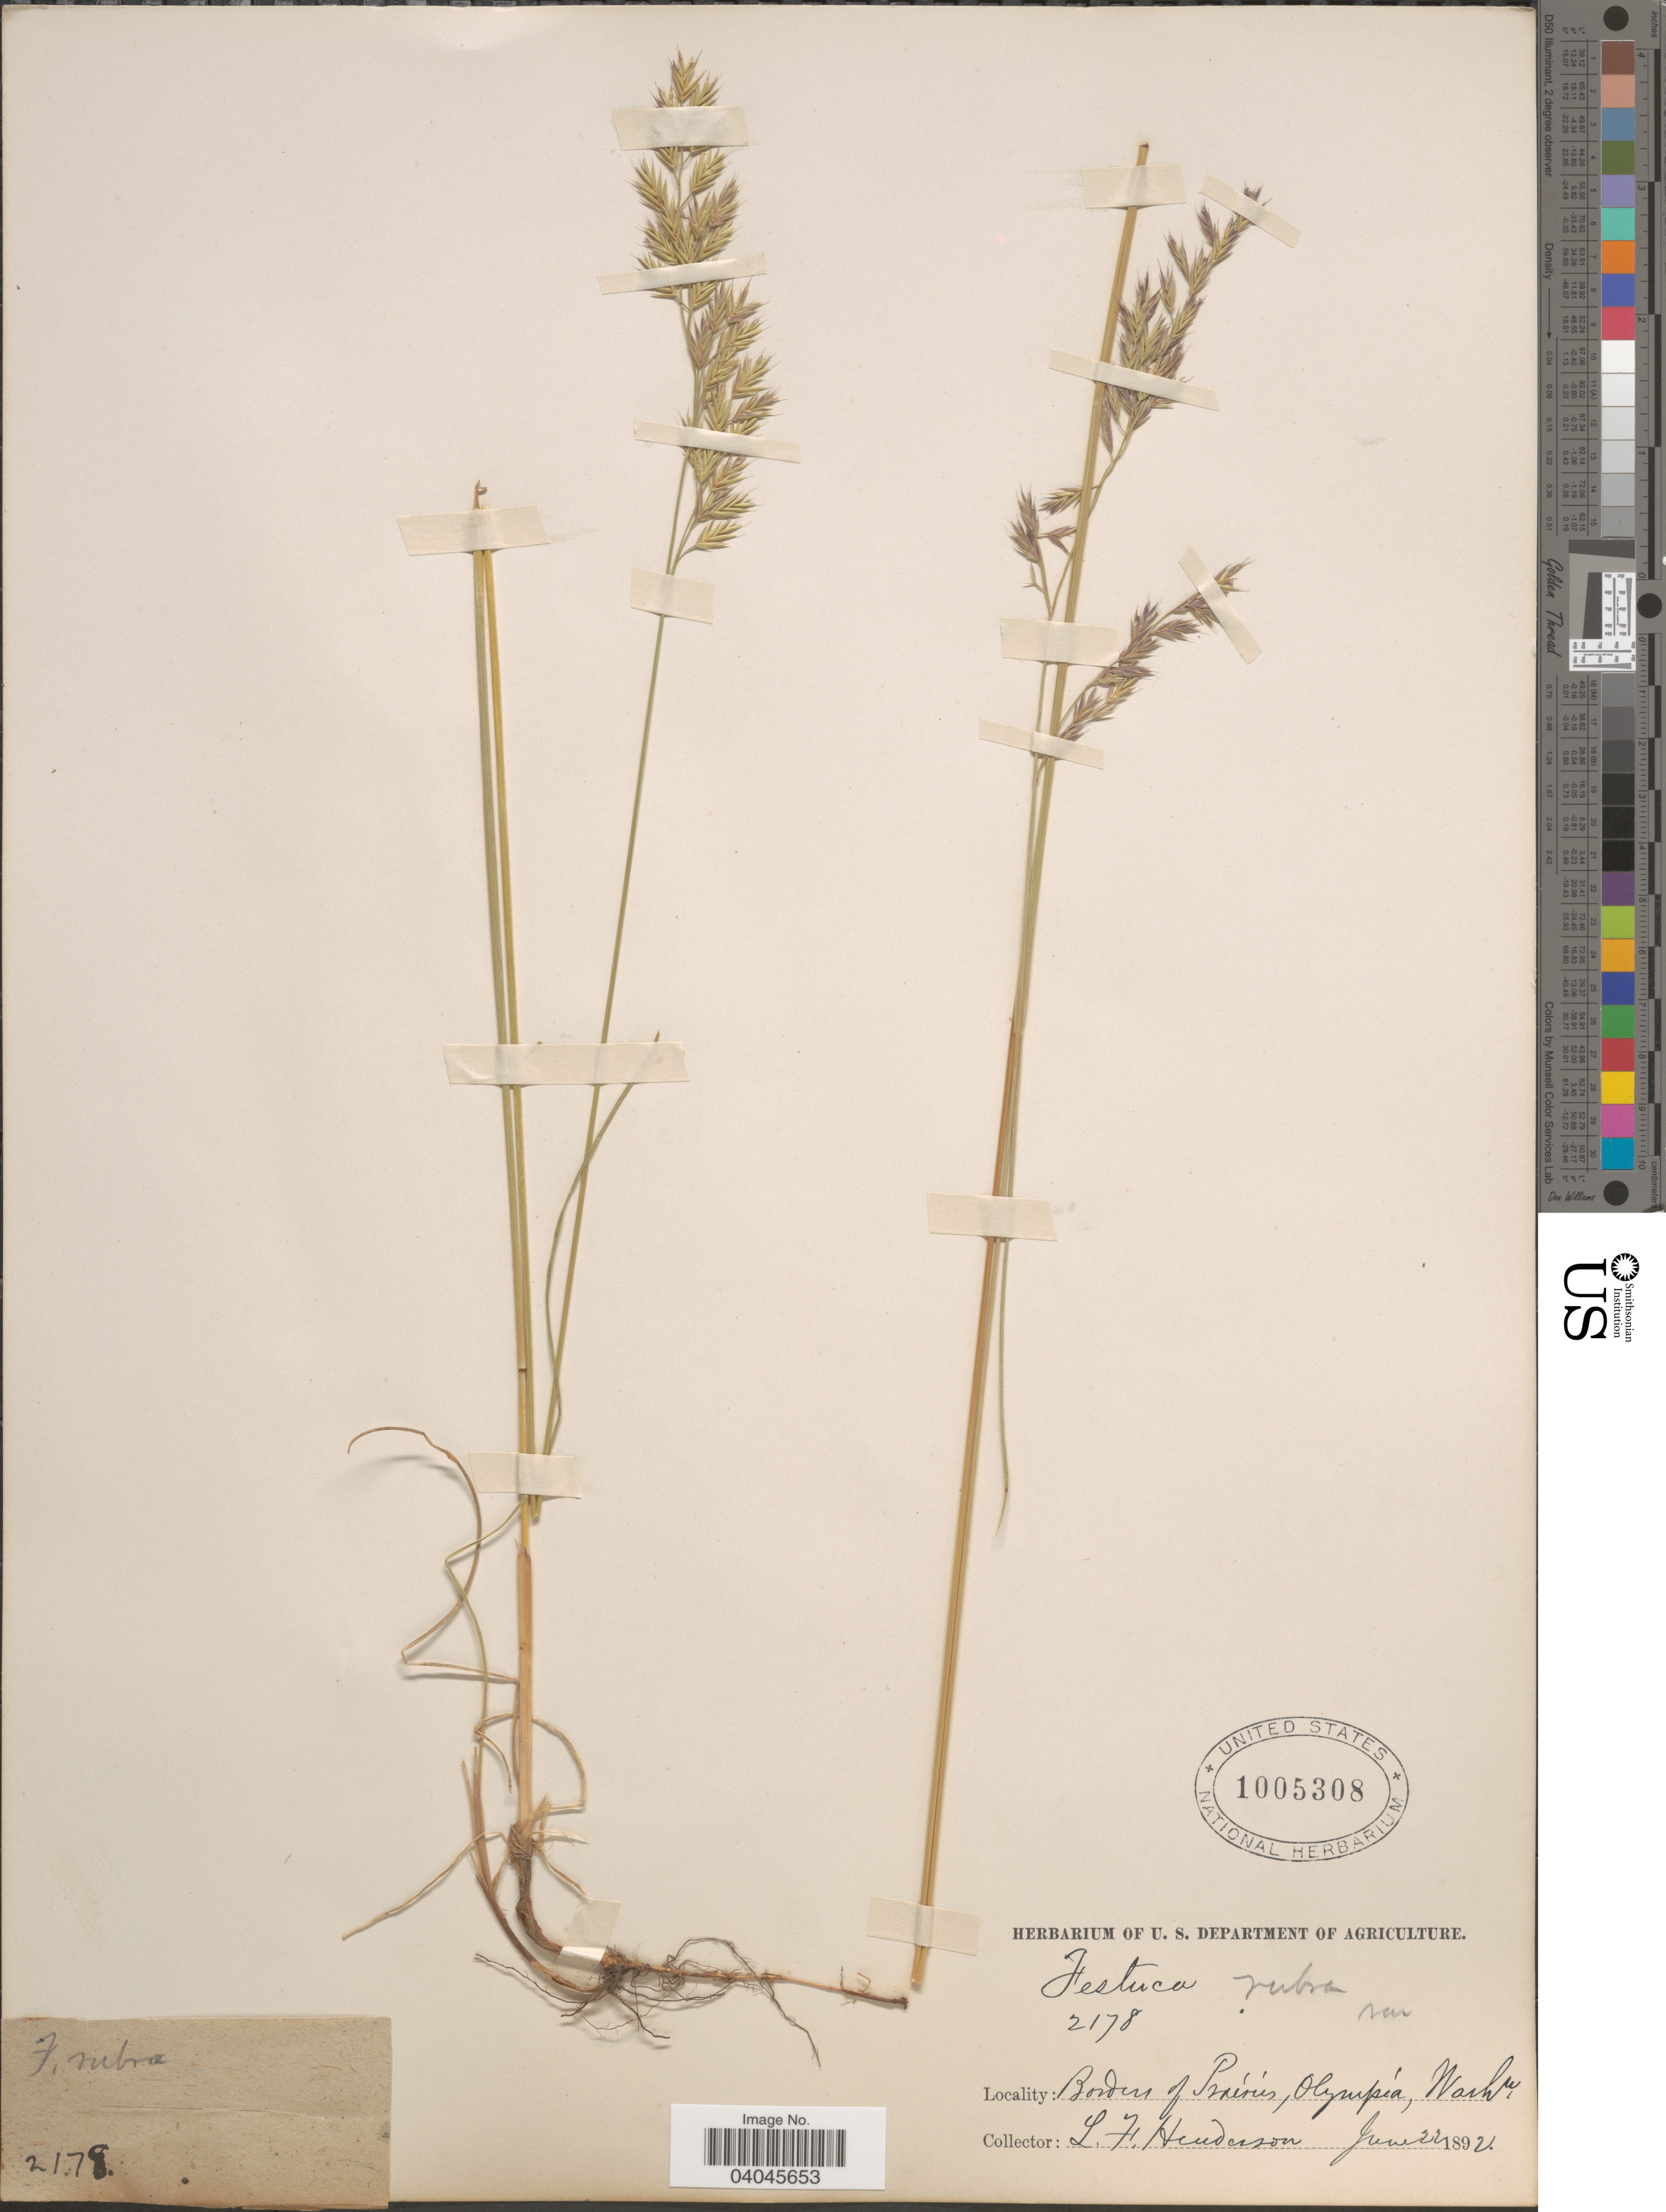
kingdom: Plantae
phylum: Tracheophyta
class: Liliopsida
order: Poales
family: Poaceae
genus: Festuca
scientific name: Festuca rubra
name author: L.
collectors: L. Henderson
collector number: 2178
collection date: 1892-06-22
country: United States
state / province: Washington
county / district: Thurston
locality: Borders of Prairies, Olympia.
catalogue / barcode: US 1005308